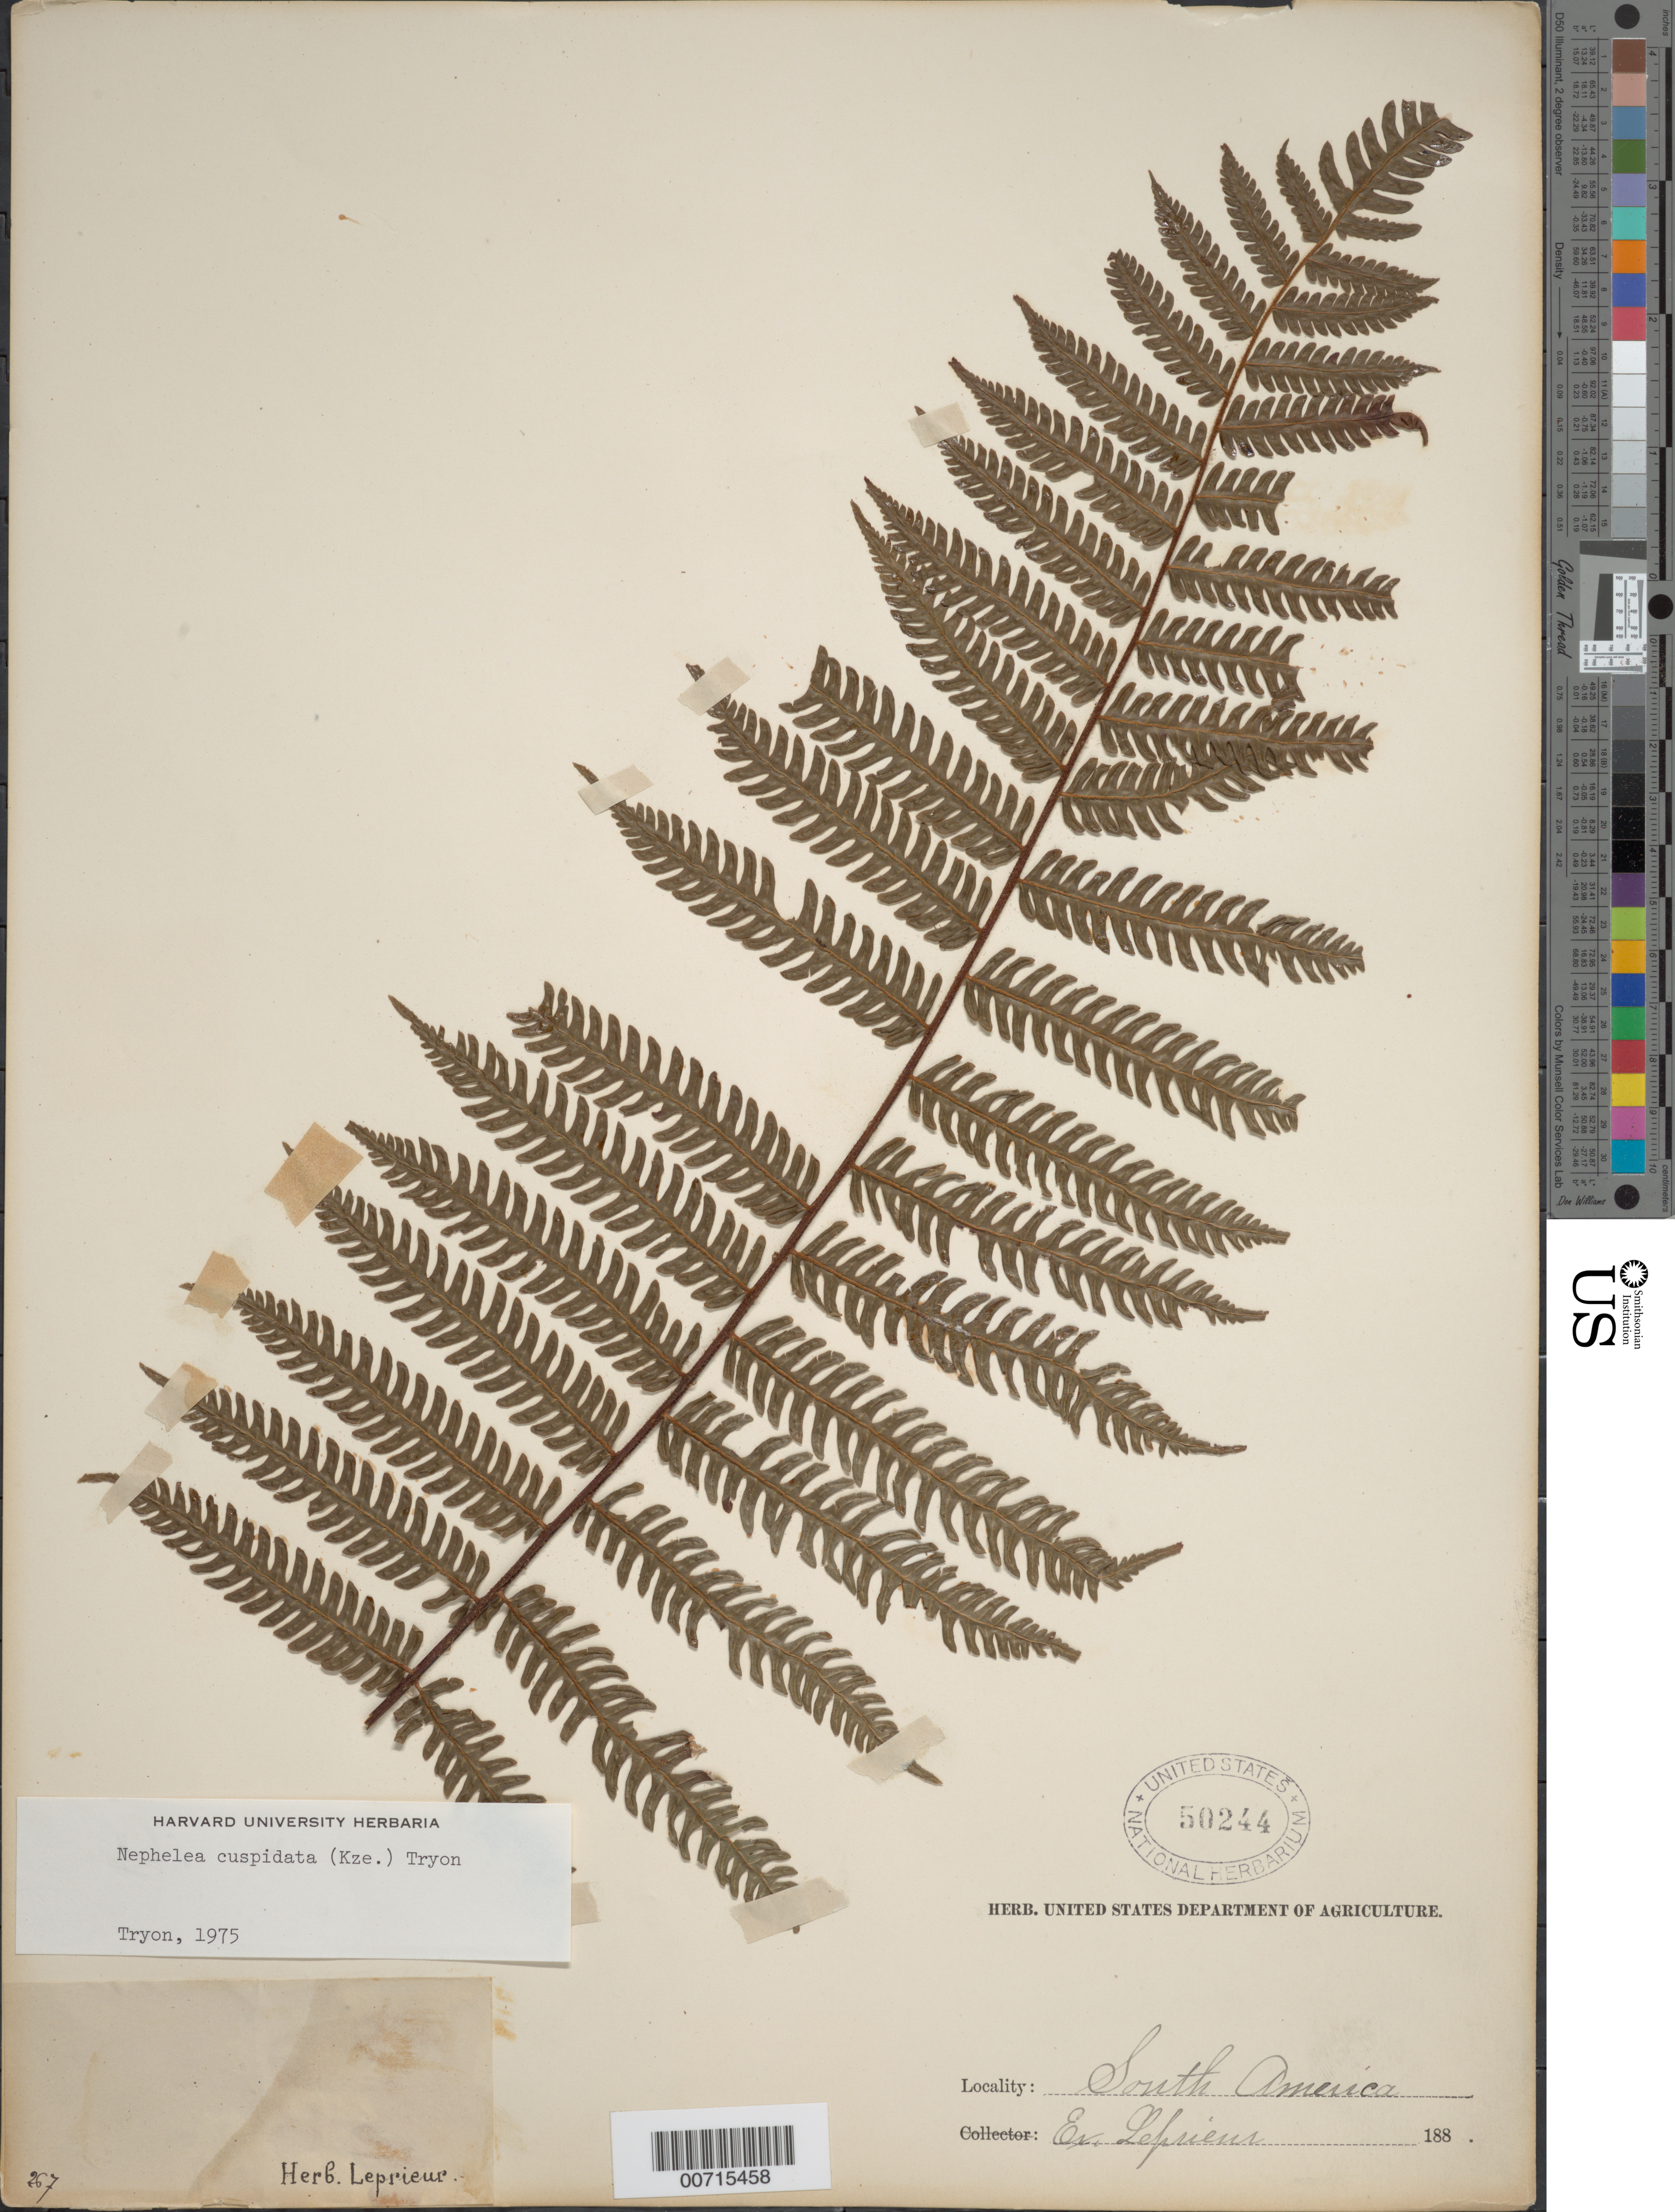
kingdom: Plantae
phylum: Tracheophyta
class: Polypodiopsida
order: Cyatheales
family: Cyatheaceae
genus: Alsophila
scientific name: Alsophila cuspidata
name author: (Kunze) D.S. Conant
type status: Type Collection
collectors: F. M. R. Leprieur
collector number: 267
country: French Guiana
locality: Fleuve Oyapock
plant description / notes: Specimen with minimal label data, but number (267) matches two other Leprieur specimens at US identified as types.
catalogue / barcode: US 50244